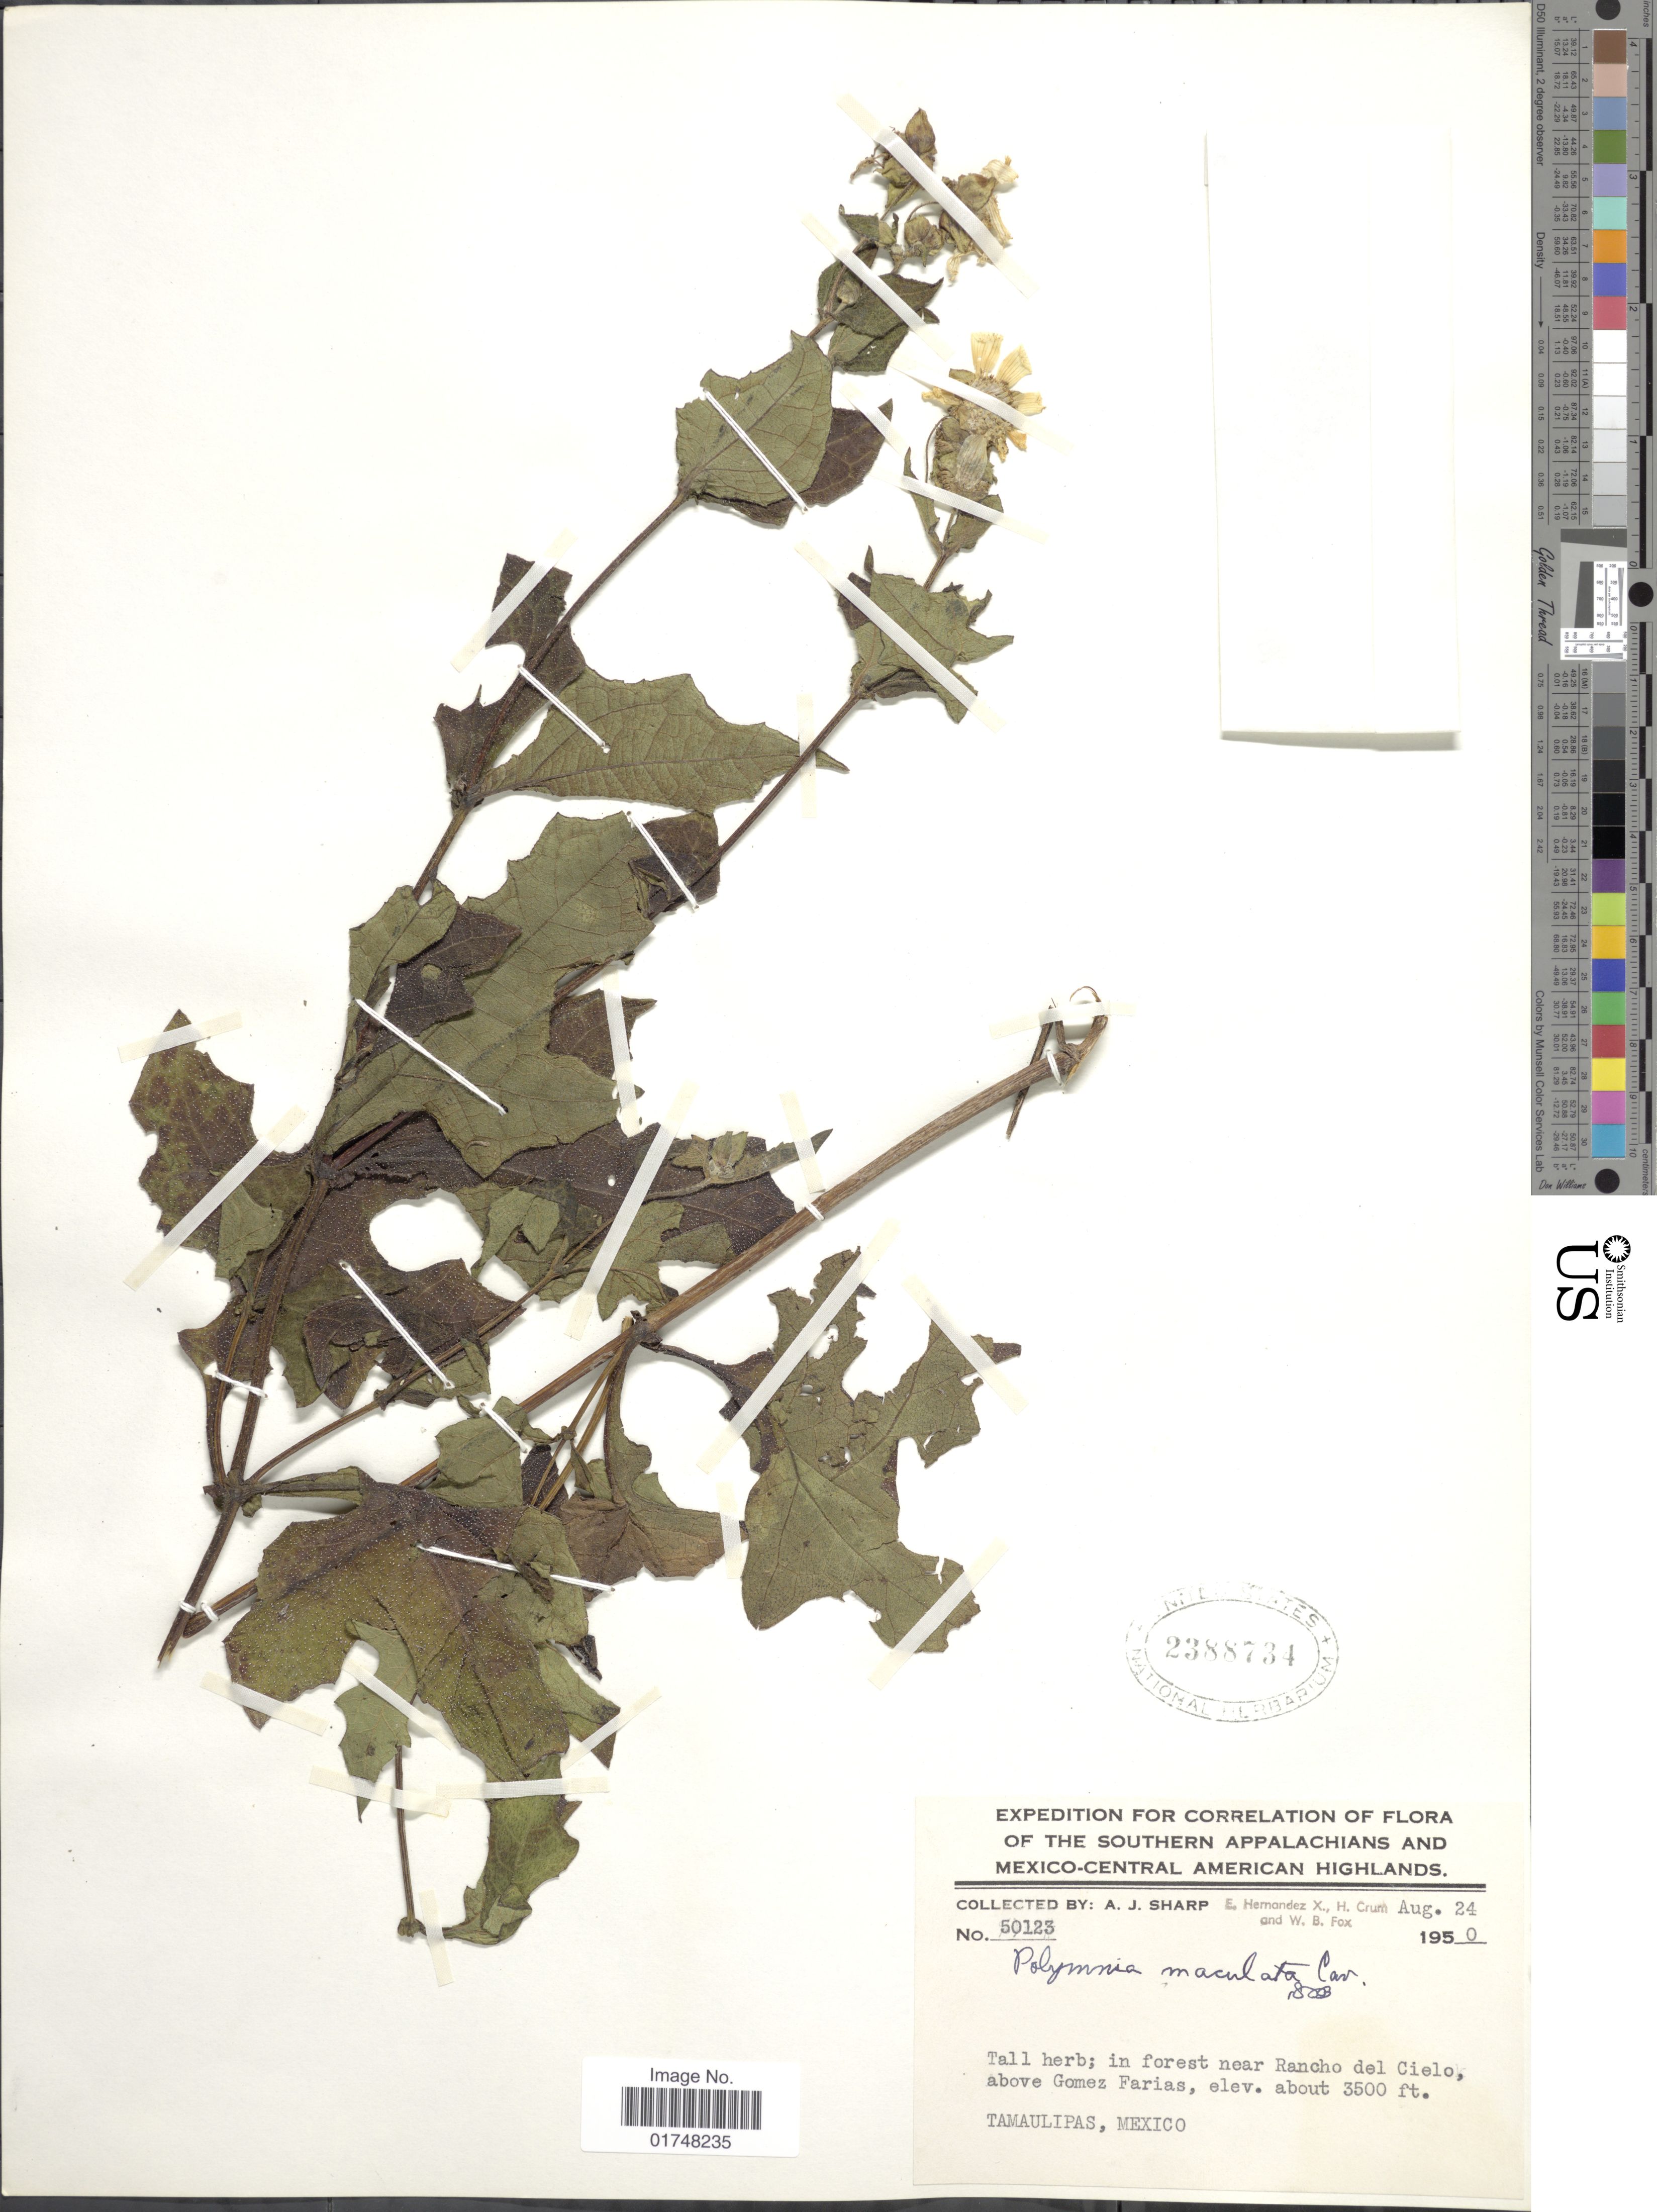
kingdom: Plantae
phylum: Tracheophyta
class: Magnoliopsida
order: Asterales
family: Asteraceae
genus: Smallanthus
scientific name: Smallanthus maculatus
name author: (Cav.) H. Rob.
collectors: A. J. Sharp, E. Hernandez X., H. A. Crum & W. B. Fox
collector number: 50123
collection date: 1950-08-24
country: Mexico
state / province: Tamaulipas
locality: Near Rancho dell Cielo above Gomez Farias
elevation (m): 1067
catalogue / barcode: US 2388734